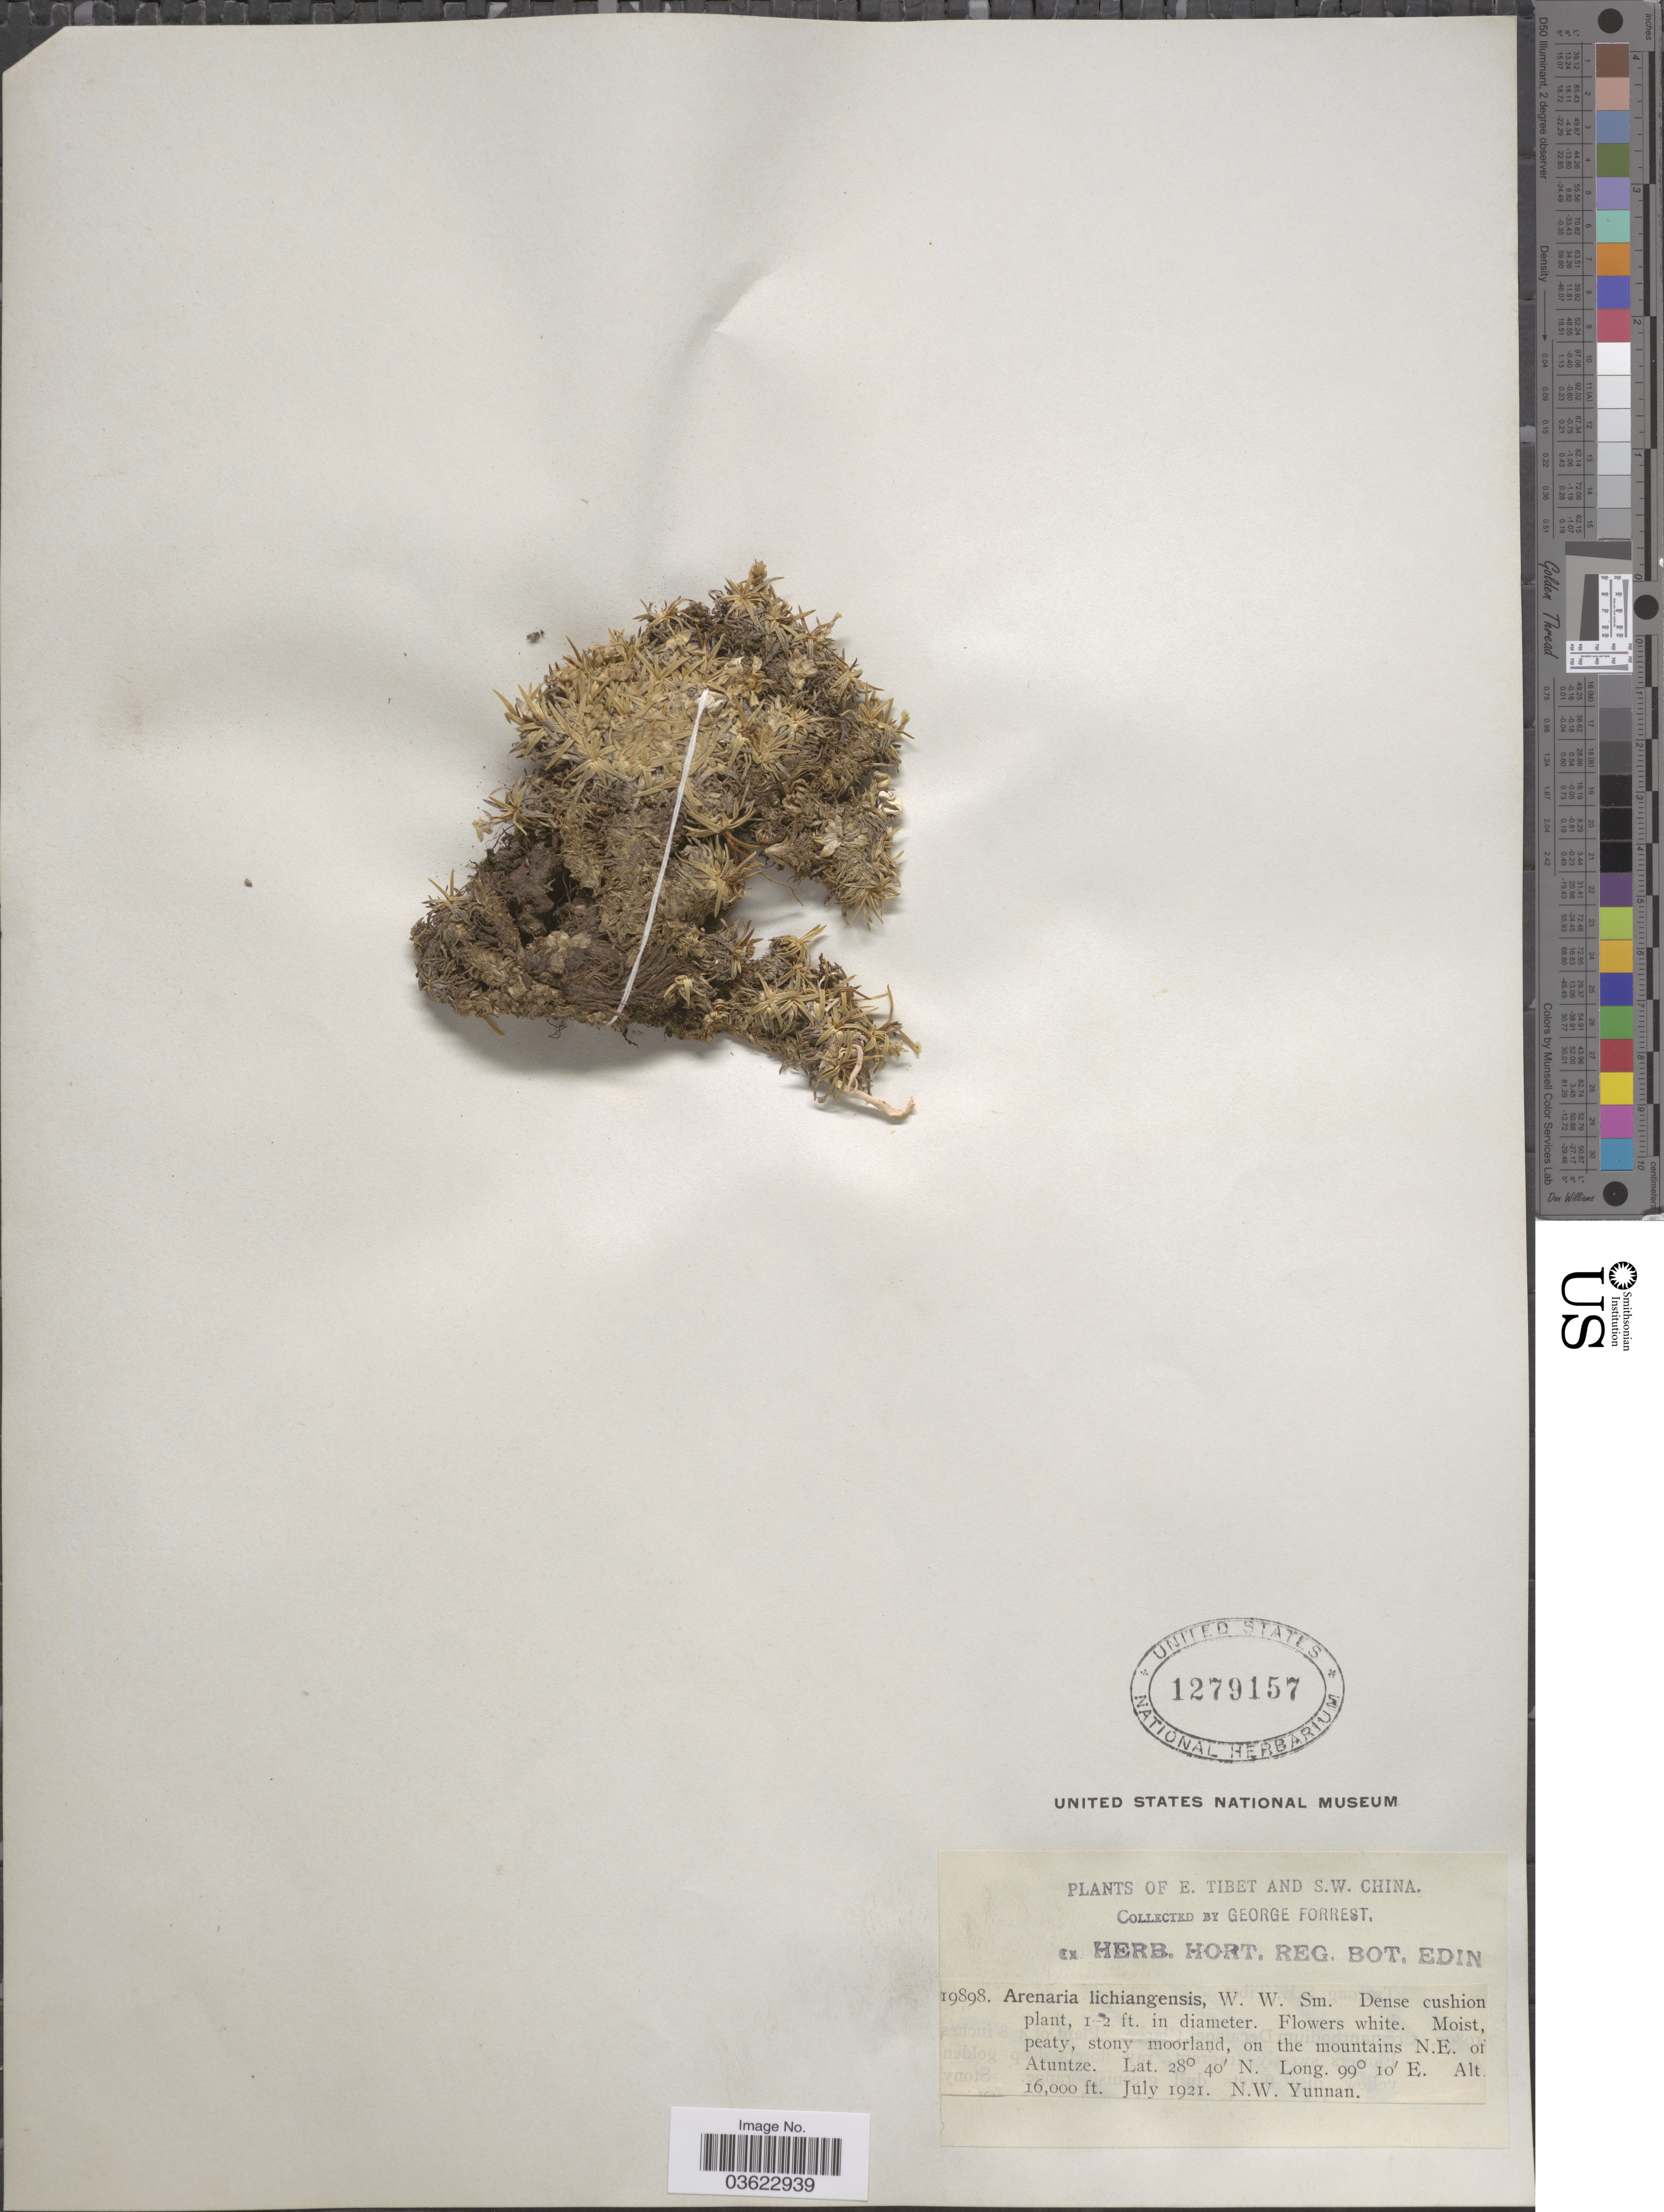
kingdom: Plantae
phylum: Tracheophyta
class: Magnoliopsida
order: Caryophyllales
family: Caryophyllaceae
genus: Arenaria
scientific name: Arenaria lichiangensis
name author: W.W. Sm.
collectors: G. Forrest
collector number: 19898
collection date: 1921-07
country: China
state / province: Yunnan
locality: E. Tibet and S.W. China. On the mountains N.E. of Atuntze. N.W. Yunnan.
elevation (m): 4877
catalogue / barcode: US 1279157